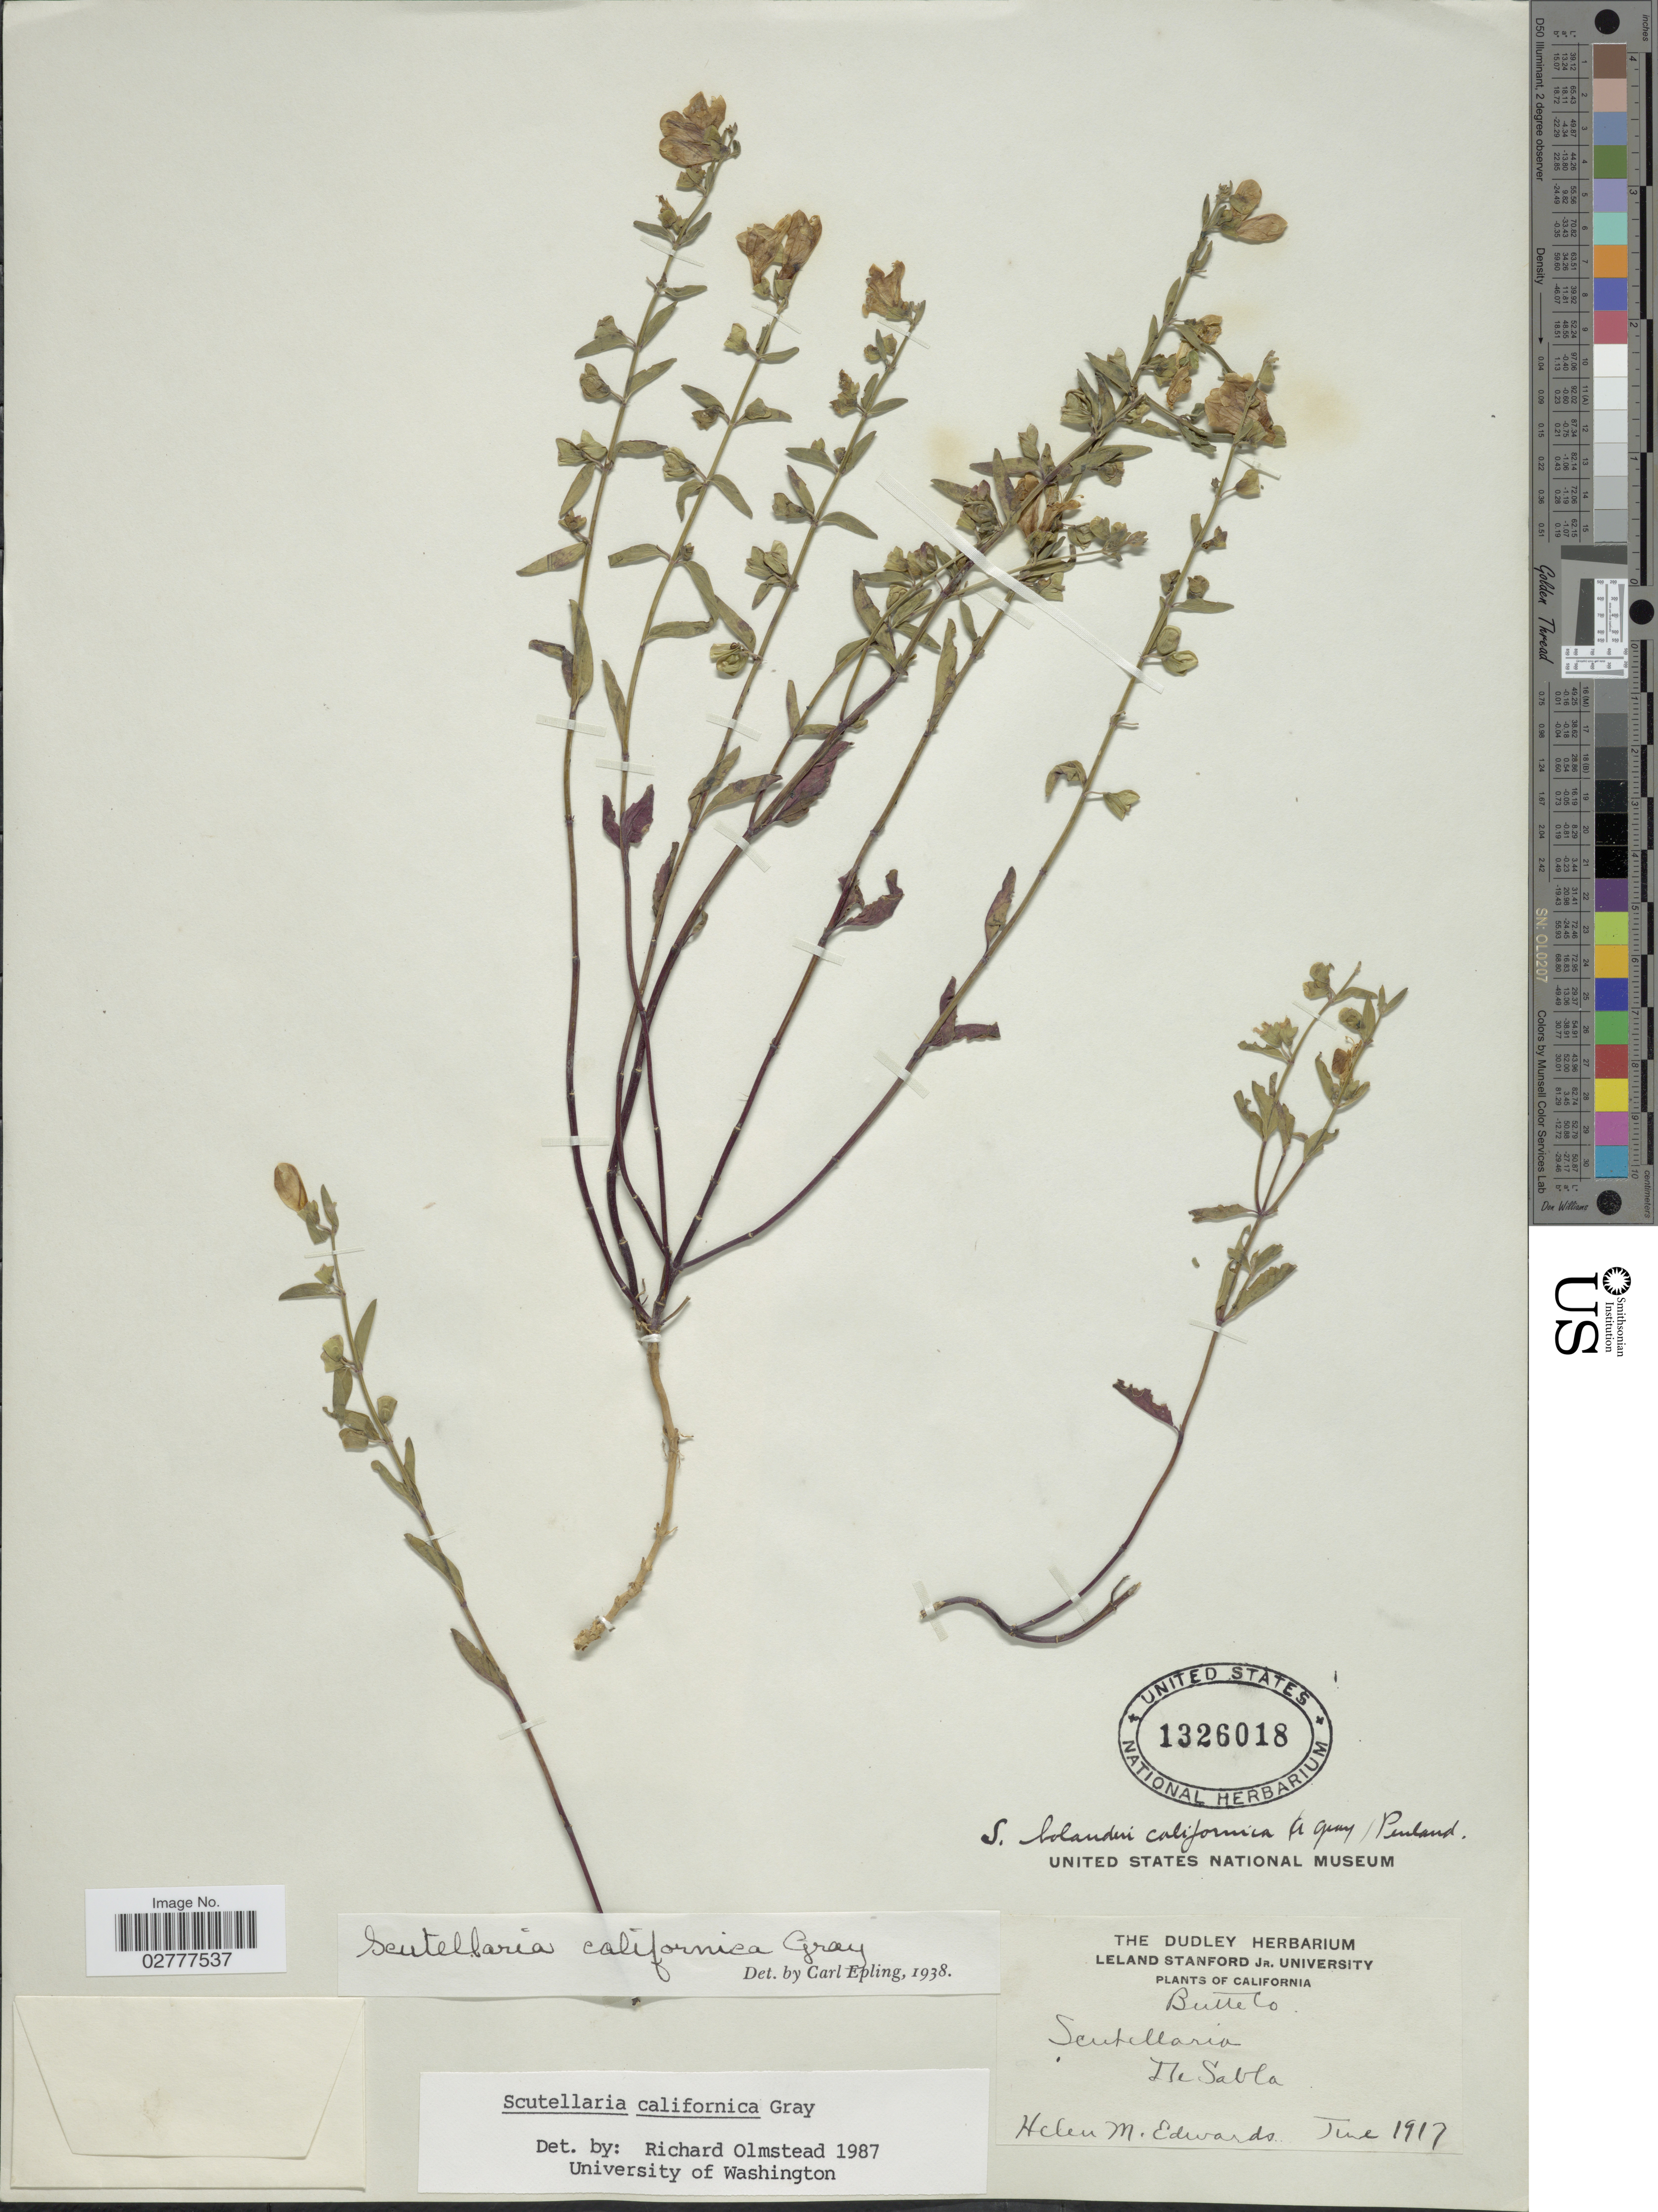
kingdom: Plantae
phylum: Tracheophyta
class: Magnoliopsida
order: Lamiales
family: Lamiaceae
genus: Scutellaria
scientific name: Scutellaria californica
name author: A. Gray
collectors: H. Edwards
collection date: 1917-06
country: United States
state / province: California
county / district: Butte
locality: Butte Co., De Sabla.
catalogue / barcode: US 1326018